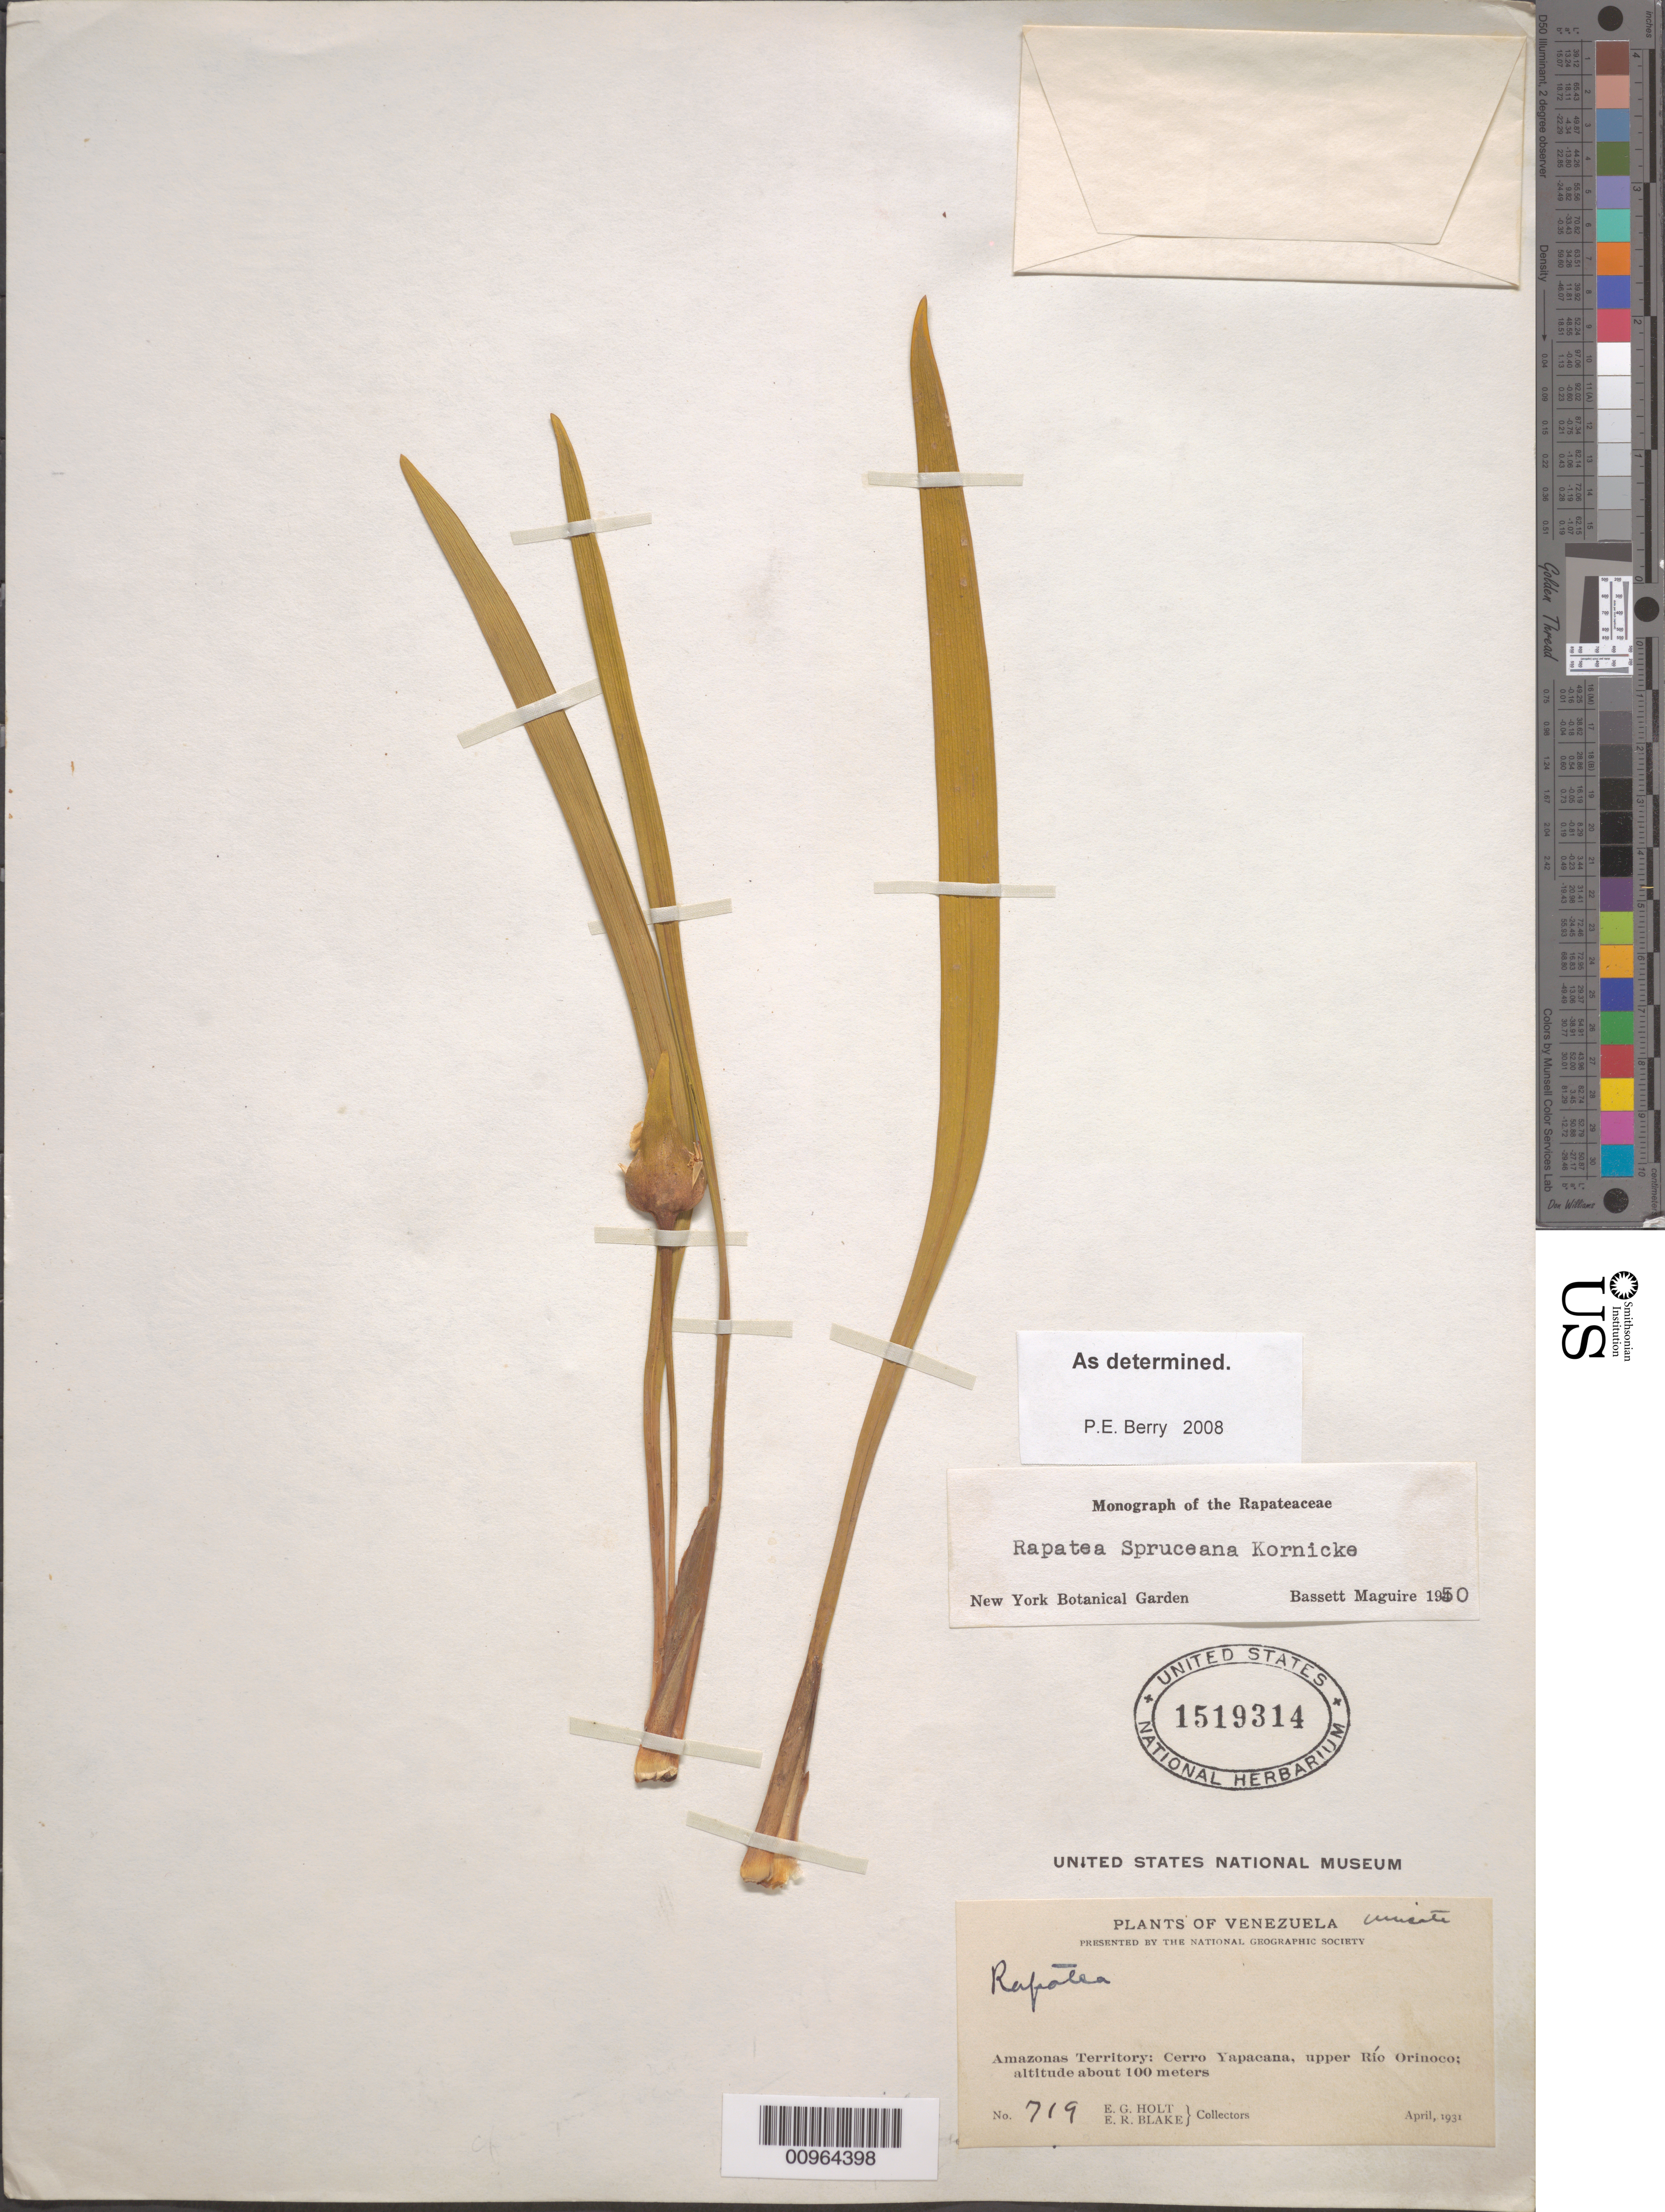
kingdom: Plantae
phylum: Tracheophyta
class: Liliopsida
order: Poales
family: Rapateaceae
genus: Rapatea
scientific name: Rapatea spruceana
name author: Körn.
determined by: Berry, P. E., (WIS), University of Wisconsin - Madison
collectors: E. Holt & E. R. Blake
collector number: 719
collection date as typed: Apr-31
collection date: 1931-04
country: Venezuela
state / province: Amazonas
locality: Cerro Yapacána, upper Río Orinoco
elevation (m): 100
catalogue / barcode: US 1519314